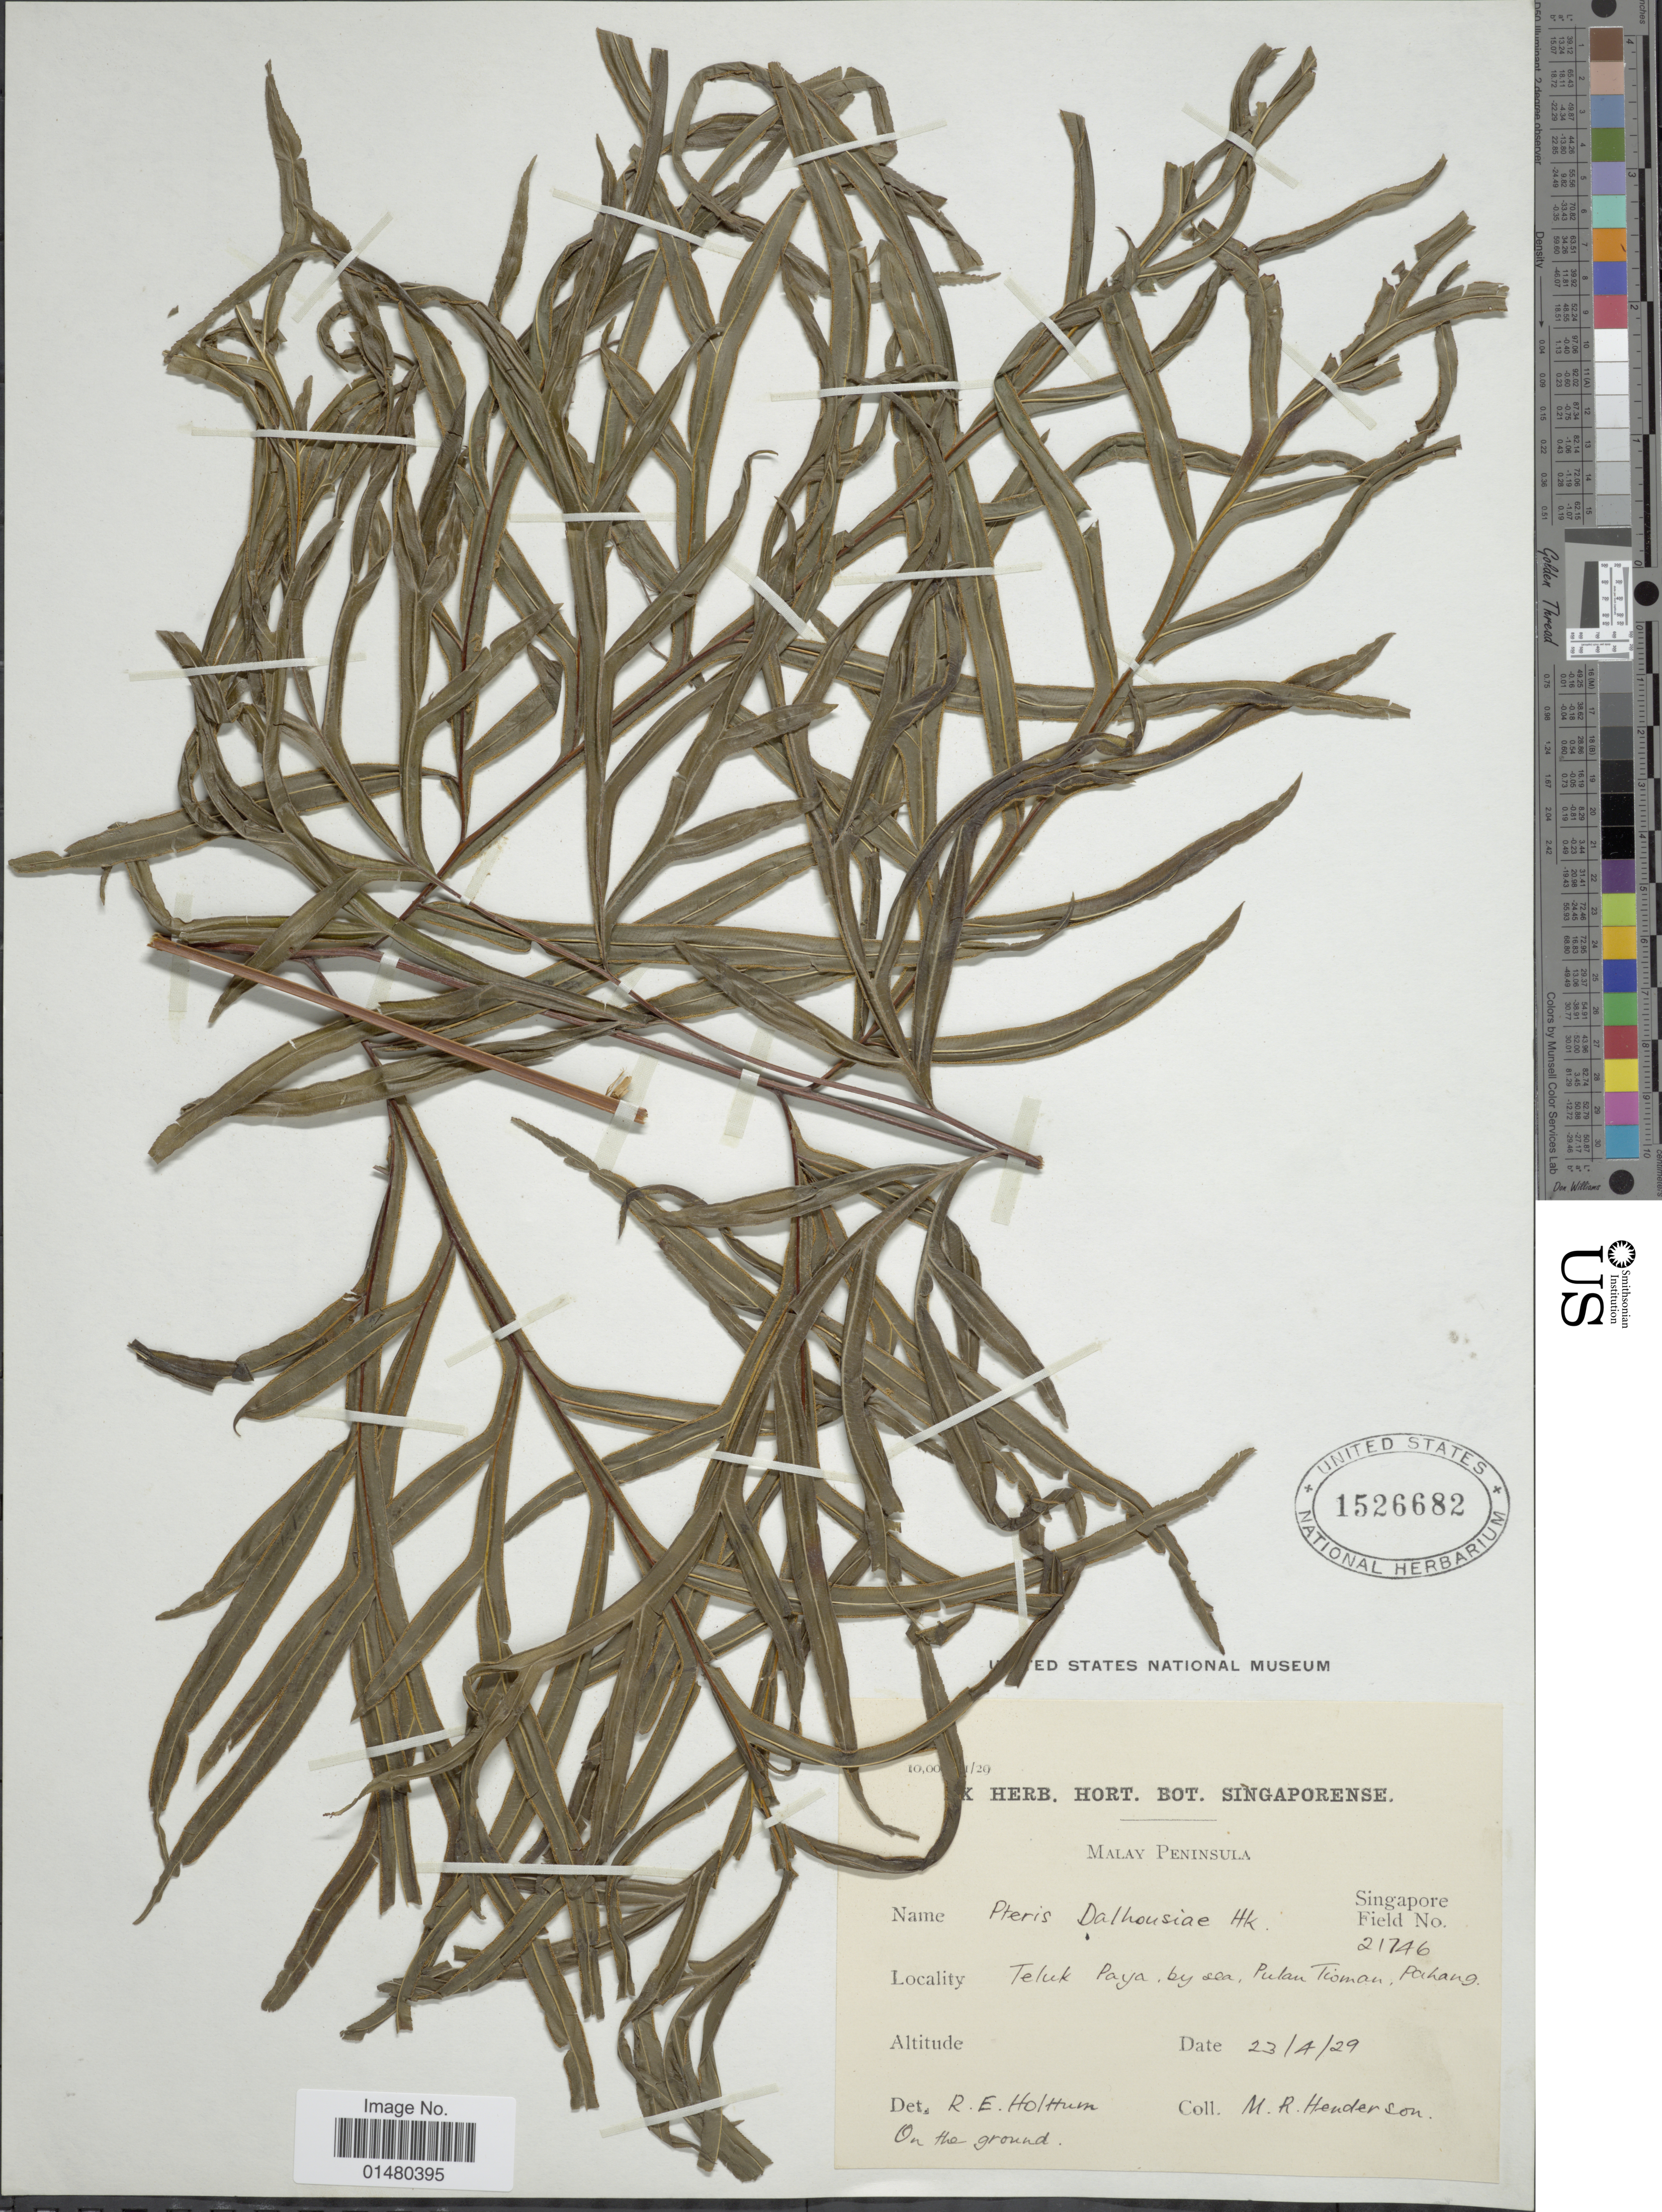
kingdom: Plantae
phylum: Tracheophyta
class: Polypodiopsida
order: Polypodiales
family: Pteridaceae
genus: Pteris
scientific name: Pteris dalhousiae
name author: Hook.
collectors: M. Henderson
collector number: Singapore Field 21746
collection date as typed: Transcribed d/m/y: 23/4/29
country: Malaysia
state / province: Pahang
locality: Malay Peninsula, Teluk Paya, by sea, Pulan Tioman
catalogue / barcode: US 1526682